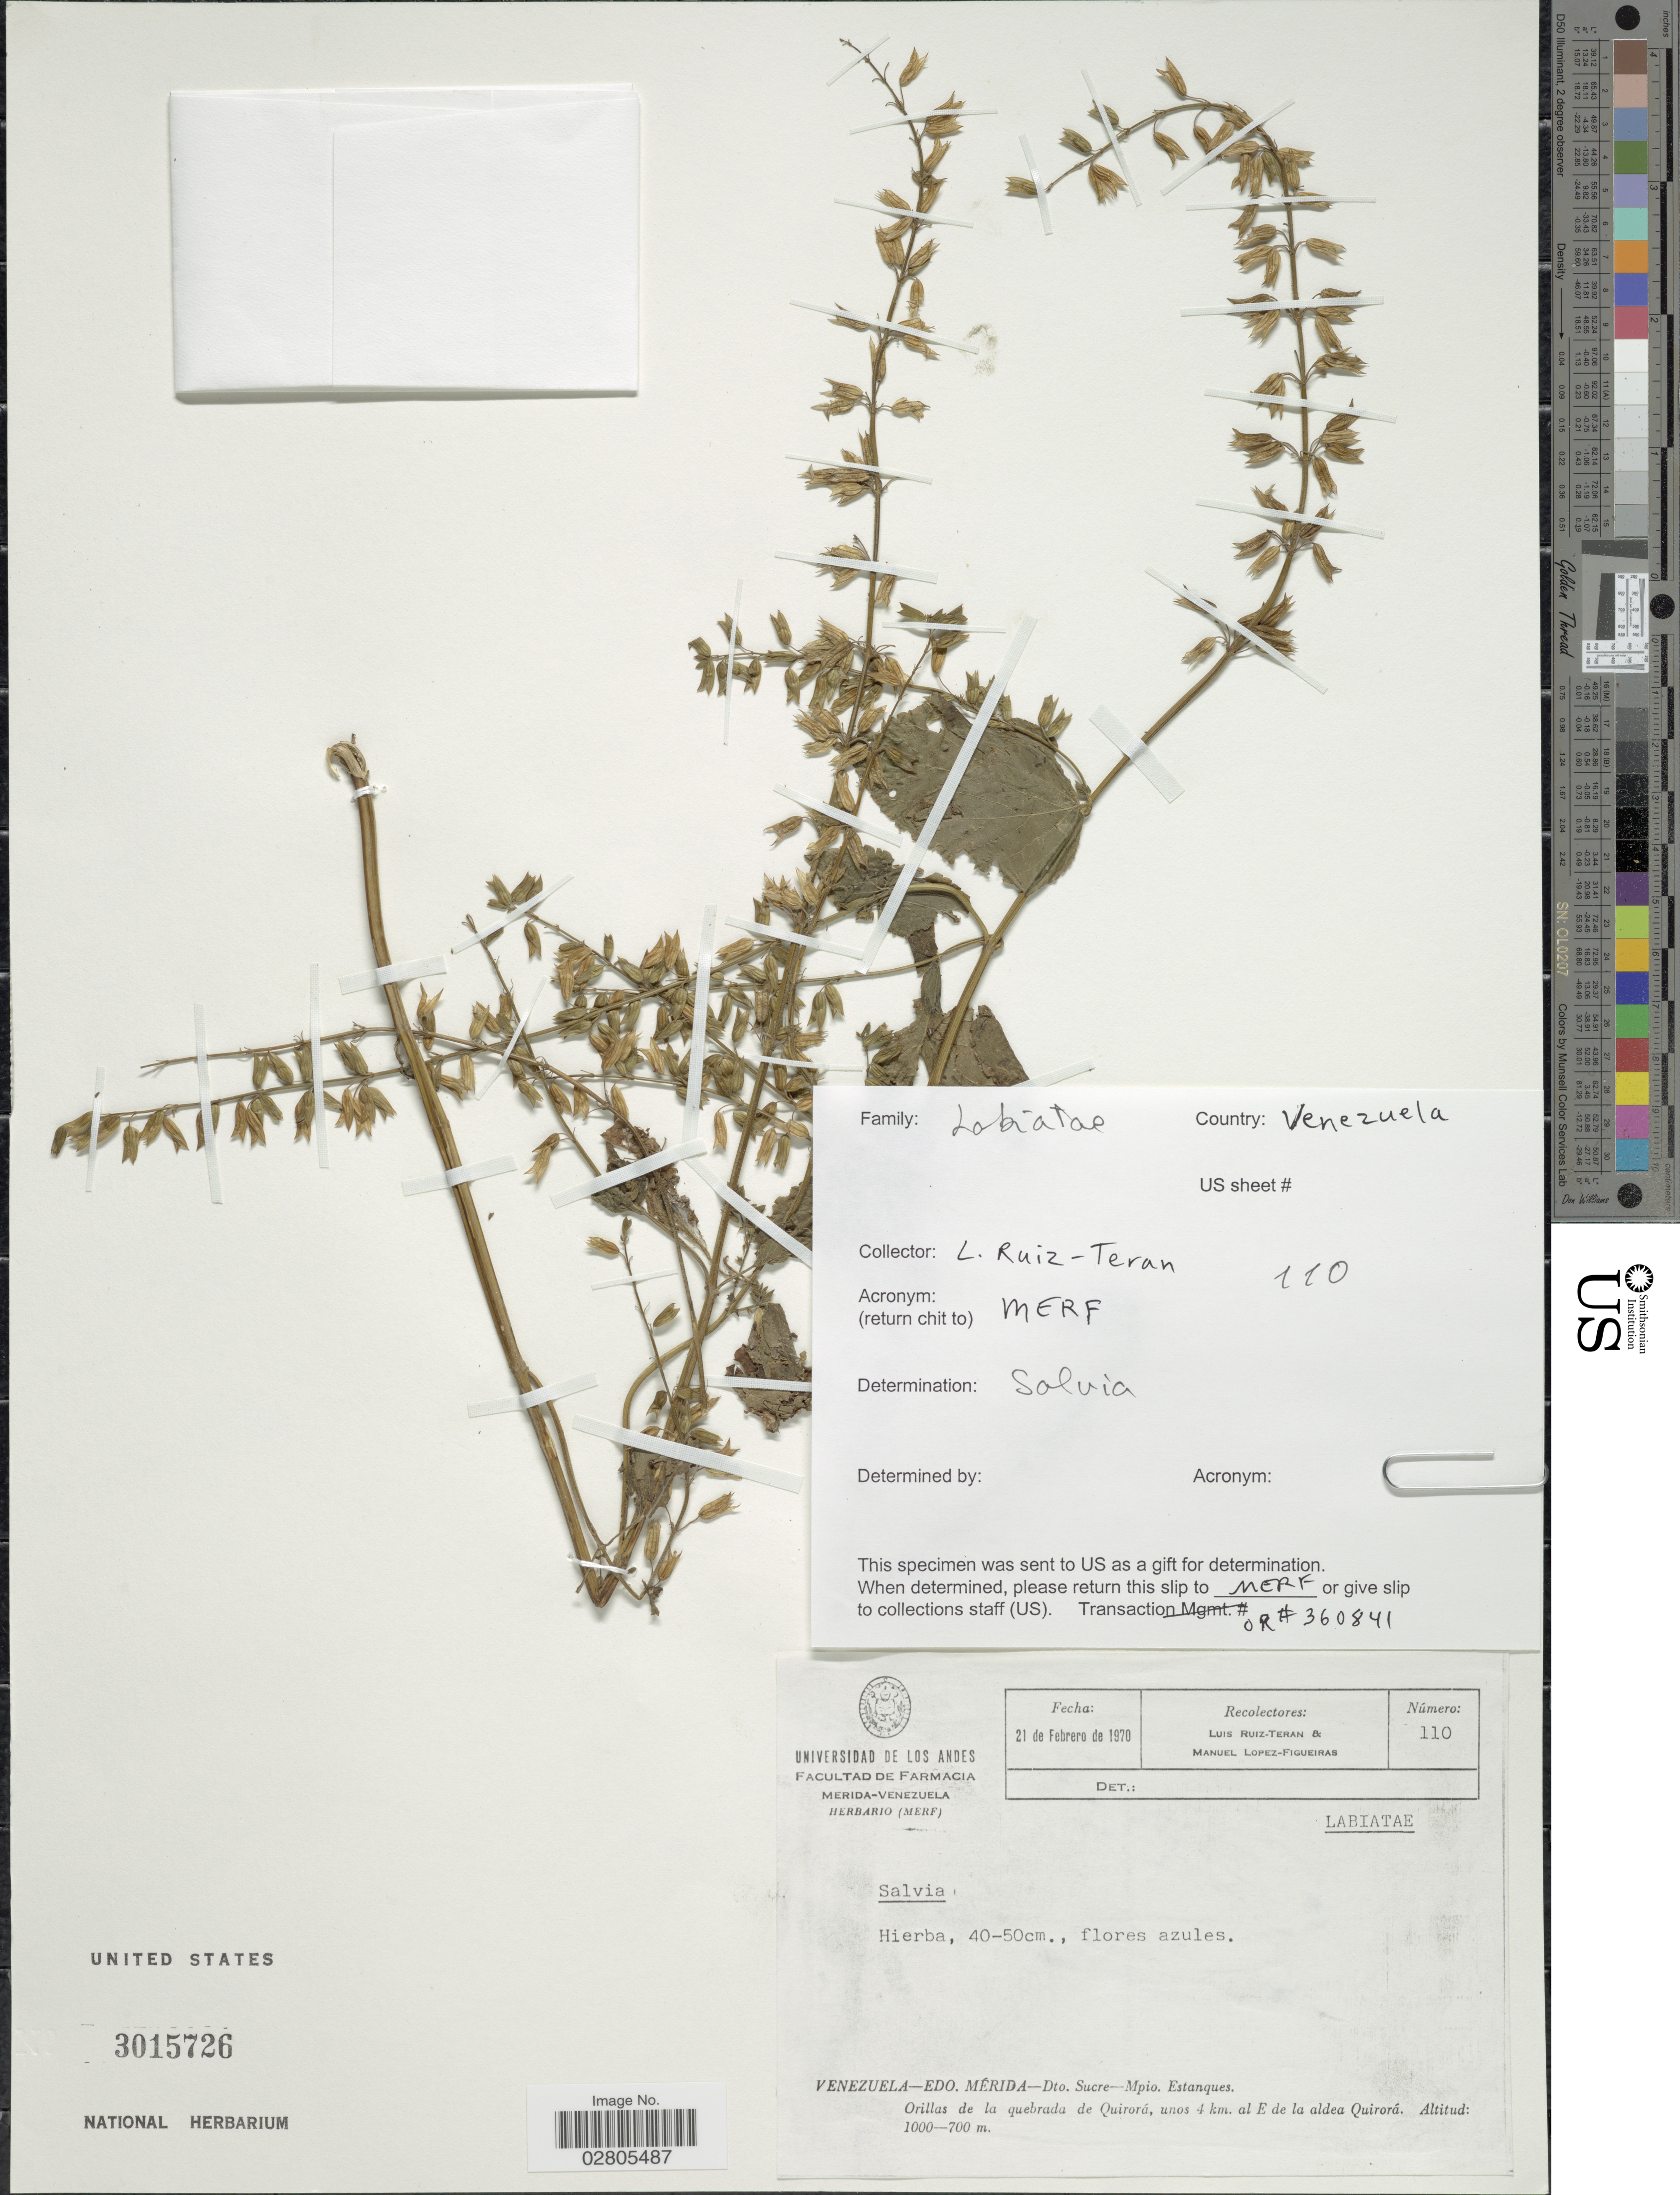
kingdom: Plantae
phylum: Tracheophyta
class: Magnoliopsida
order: Lamiales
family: Lamiaceae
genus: Salvia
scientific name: Salvia sp.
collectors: L. E. Ruíz-Terán & M. López Figueiras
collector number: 110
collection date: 1970-02-21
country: Venezuela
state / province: Mérida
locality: Edo. Merida - Dto. Sucre - Mpio. Estanques. Orillas de la quebrada de Quirorá, unos 4 km. al E de la aldea Quirorá.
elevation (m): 700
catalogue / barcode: US 3015726